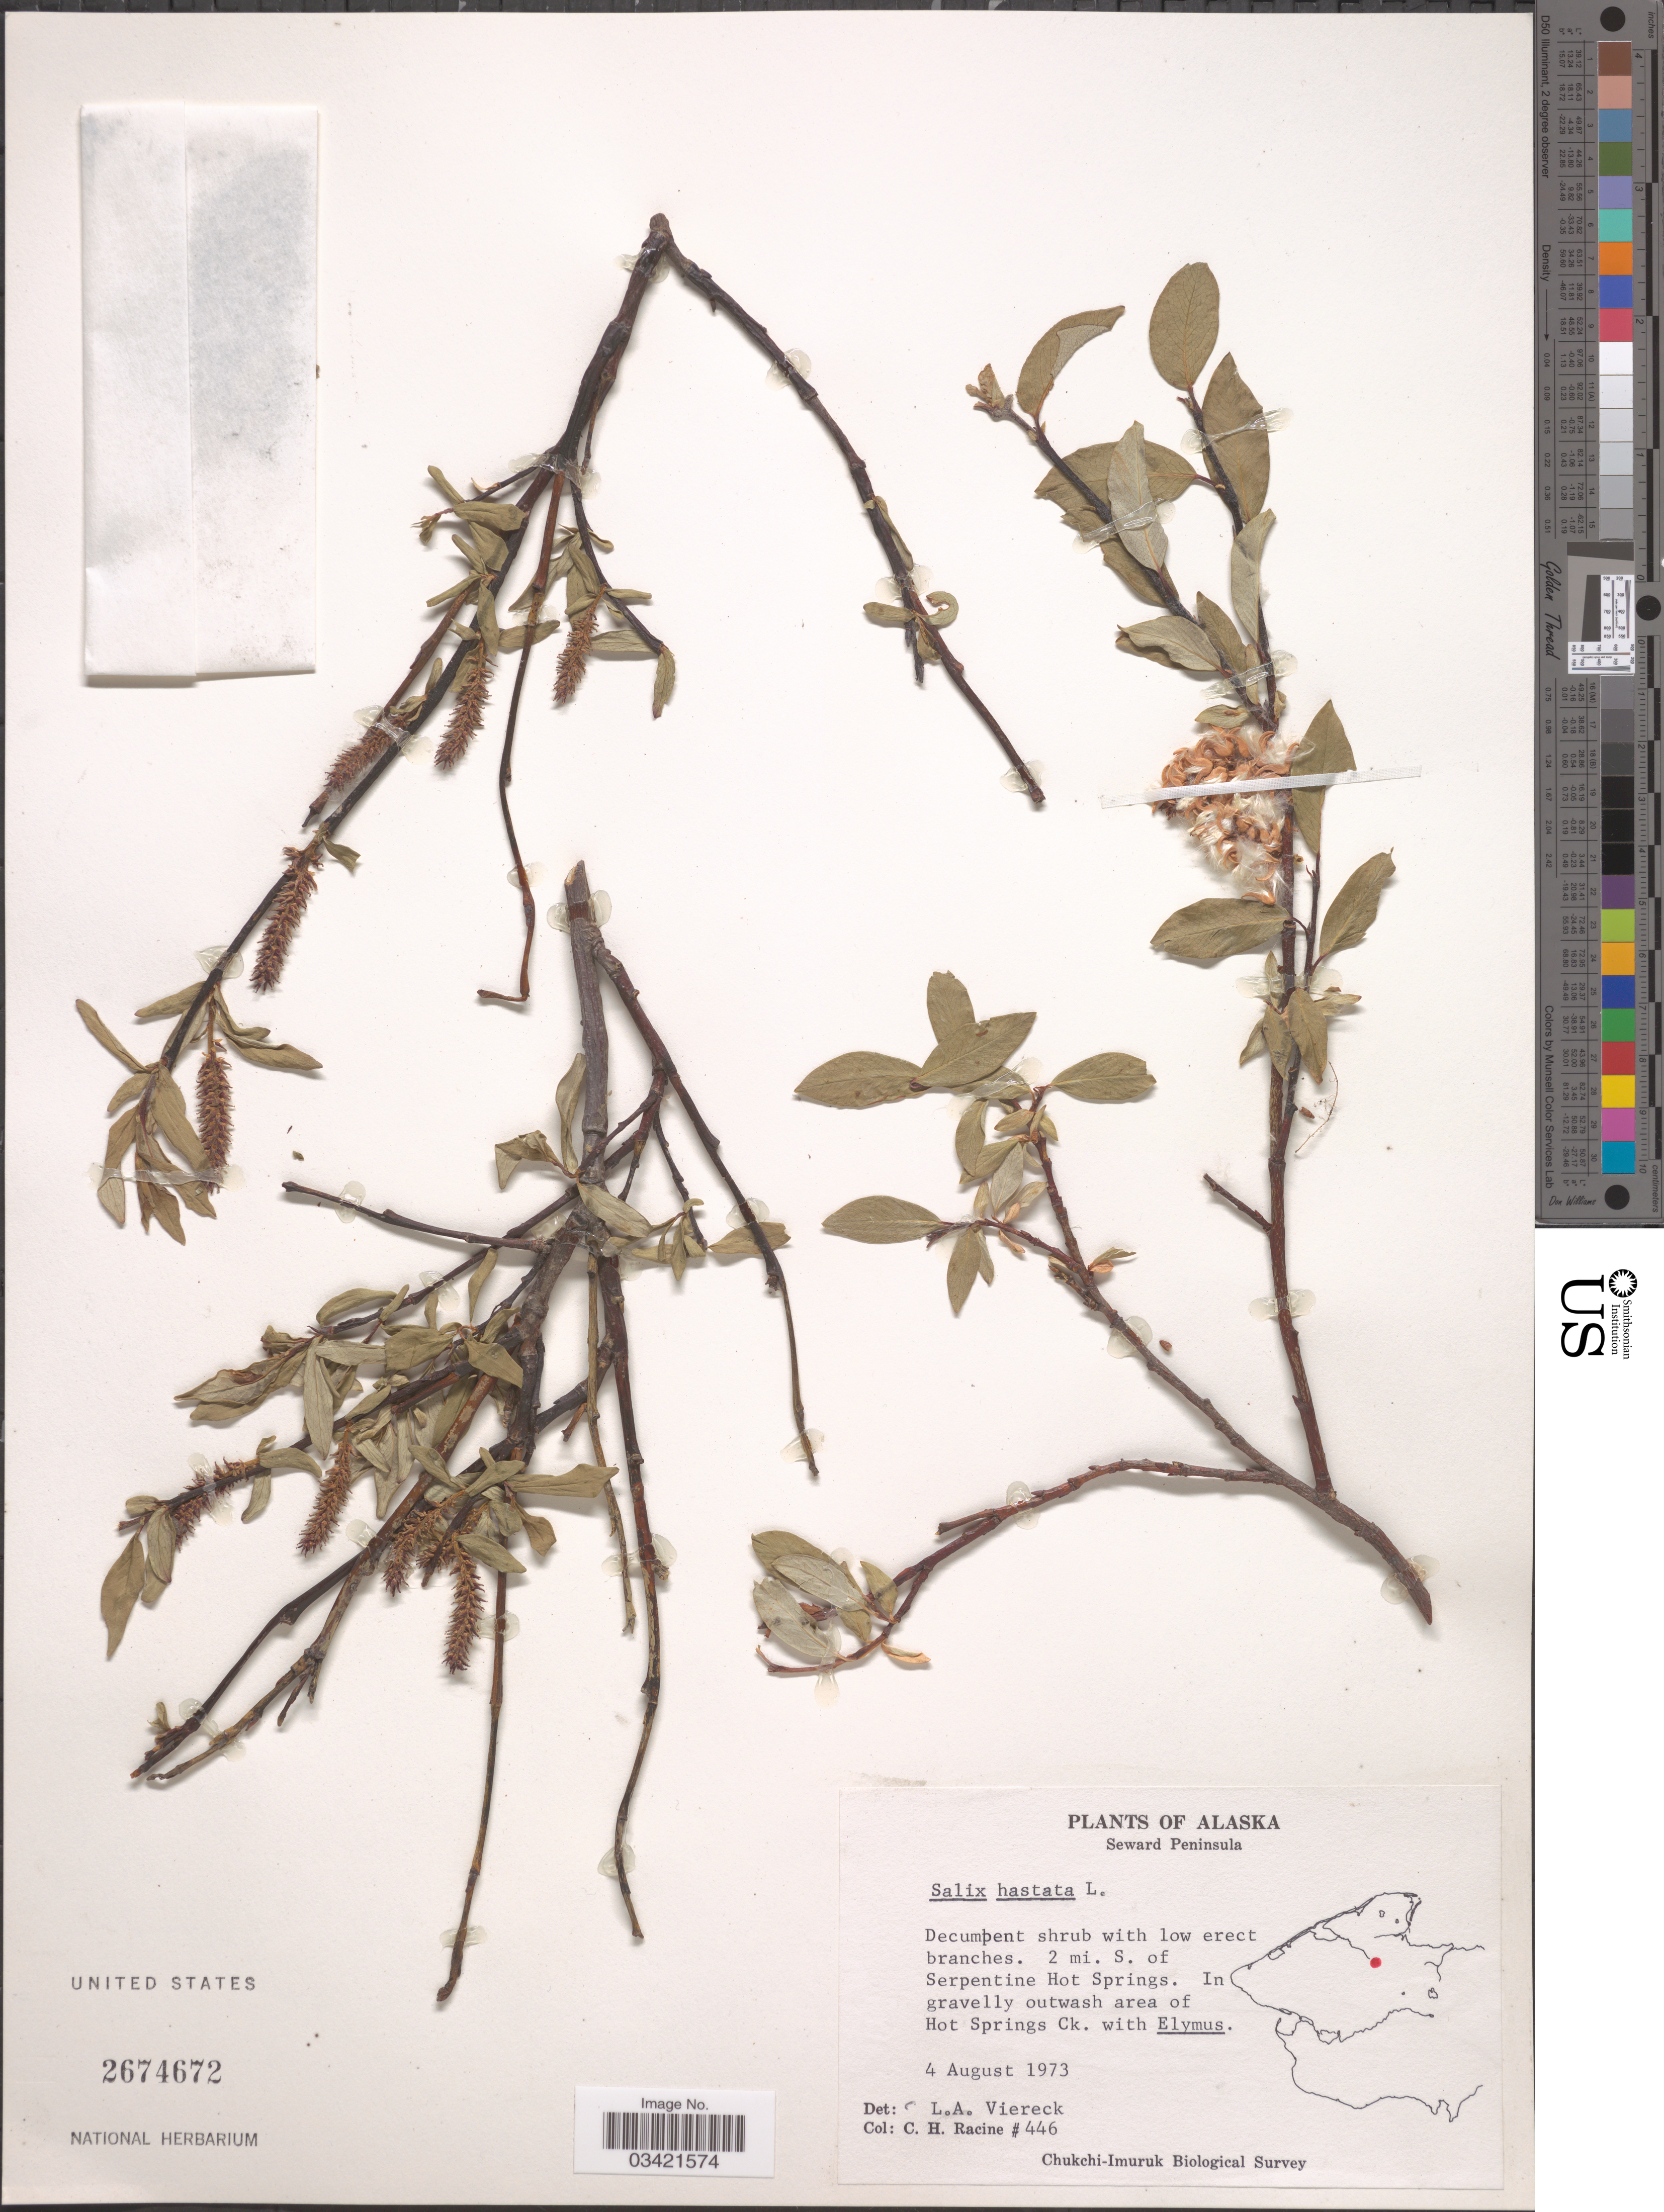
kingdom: Plantae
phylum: Tracheophyta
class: Magnoliopsida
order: Malpighiales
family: Salicaceae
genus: Salix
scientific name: Salix hastata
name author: L.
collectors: C. Racine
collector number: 446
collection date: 1973-08-04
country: United States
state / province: Alaska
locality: Seward Peninsula. 2 mi. S. of Serpentine Hot Springs. In gravelly outwash area of Hot Springs Ck.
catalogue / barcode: US 2674672